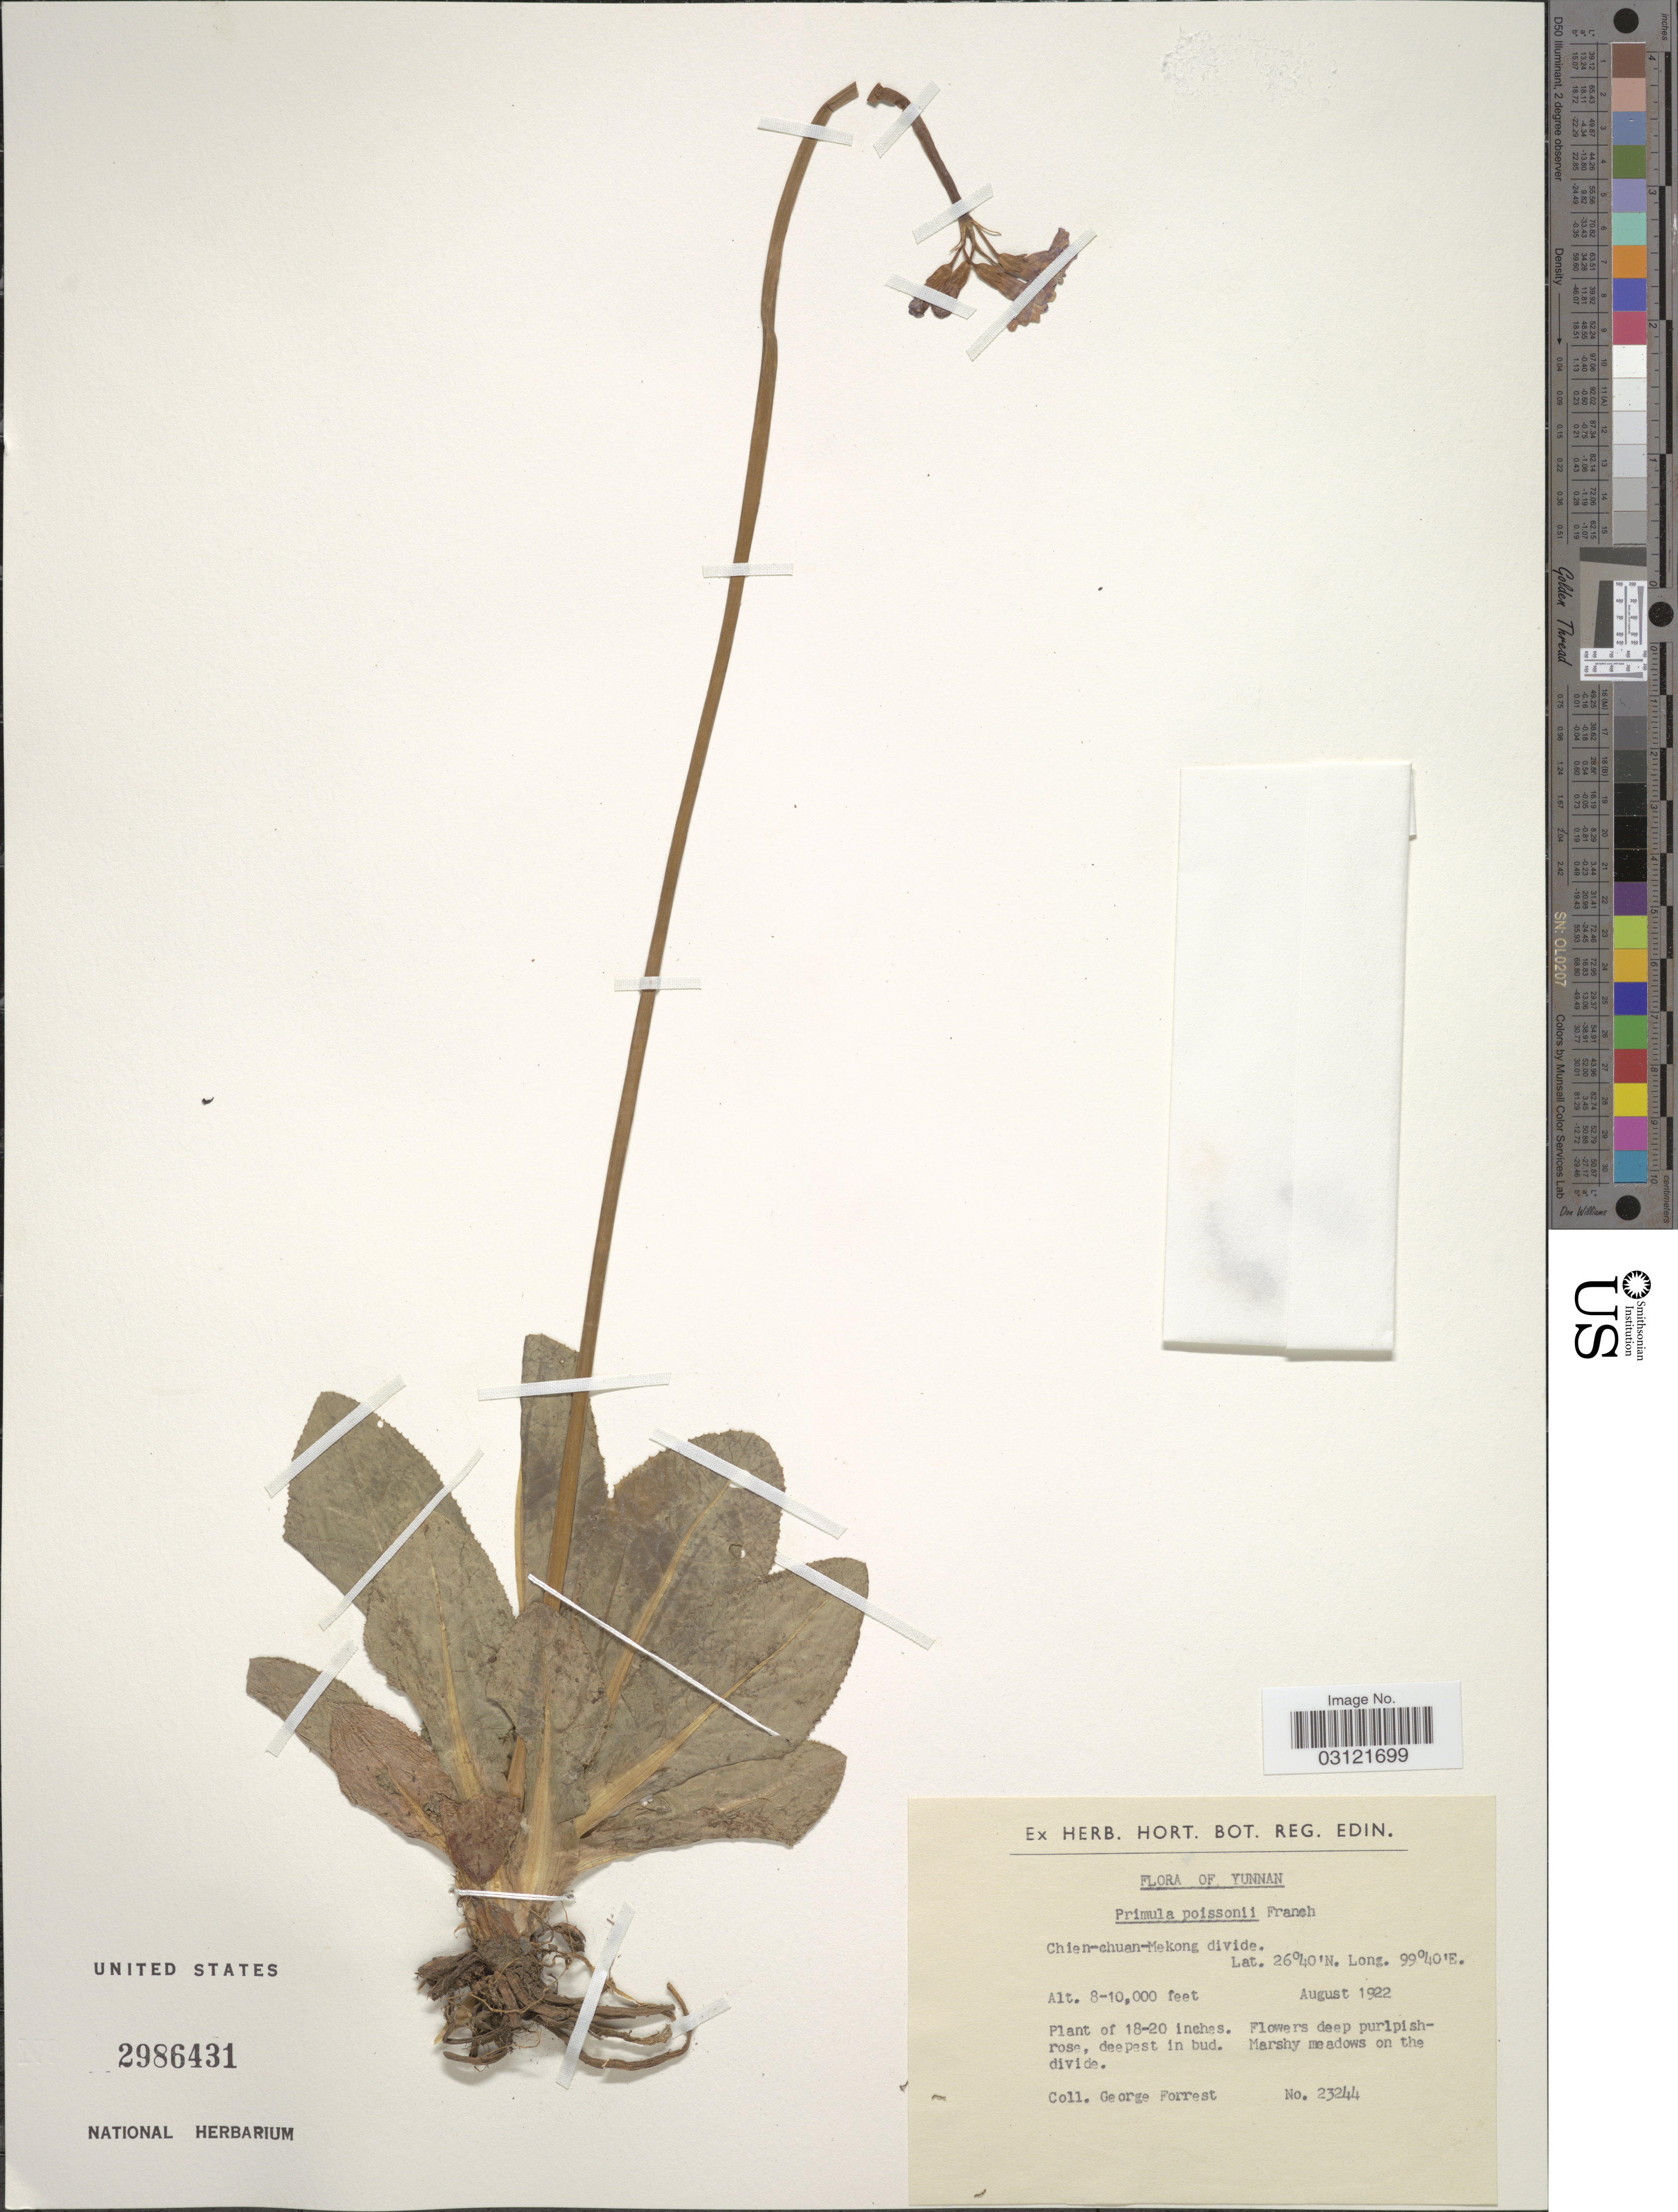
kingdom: Plantae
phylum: Tracheophyta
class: Magnoliopsida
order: Ericales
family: Primulaceae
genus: Primula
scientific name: Primula poissonii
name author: Franch.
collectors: G. Forrest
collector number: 23244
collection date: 1922-08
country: China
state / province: Yunnan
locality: Chien-chuan-Mekong divide.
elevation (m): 2438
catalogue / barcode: US 2986431